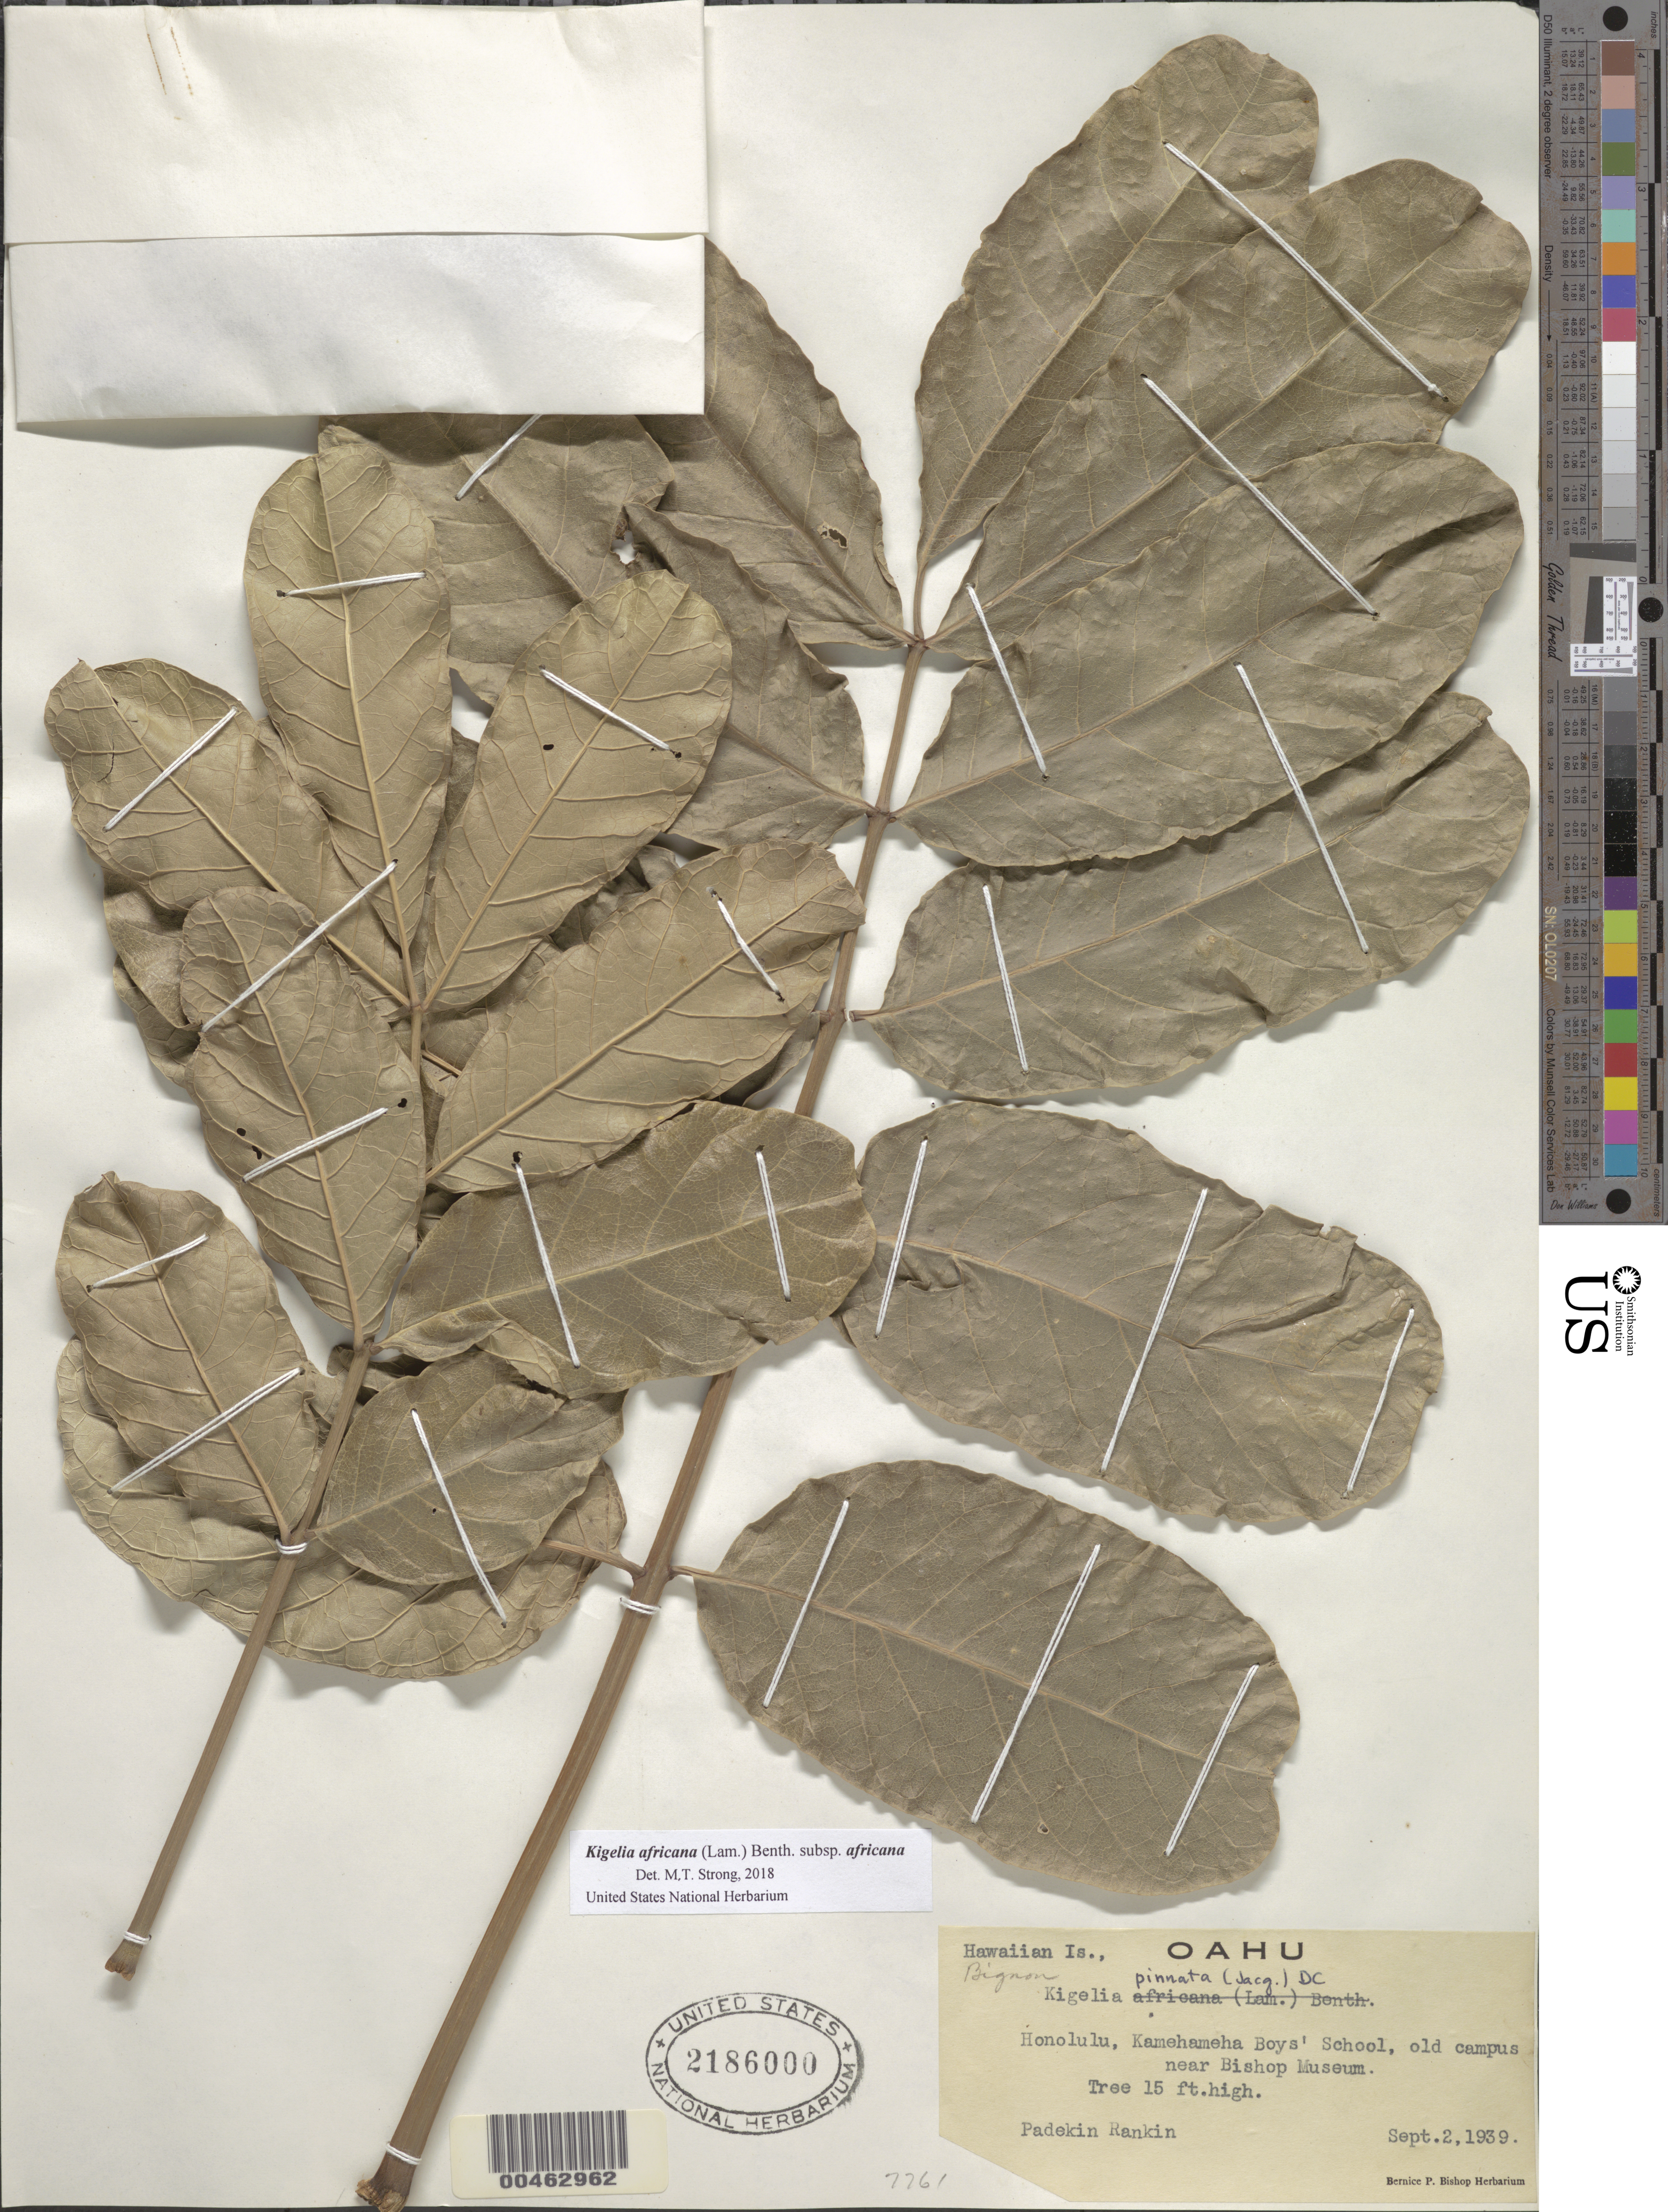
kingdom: Plantae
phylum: Tracheophyta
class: Magnoliopsida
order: Lamiales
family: Bignoniaceae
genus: Kigelia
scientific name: Kigelia africana subsp. africana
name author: (Lam.) Benth.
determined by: Strong, M. T., (US), Smithsonian Institution - National Museum of Natural History (UNITED STATES)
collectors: P. Rankin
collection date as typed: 2 Sep 1939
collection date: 1939-09-02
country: United States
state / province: Hawaii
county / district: Honolulu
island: Oahu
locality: Honolulu, Kamehameha Boys' School, old campus near Bishop Museum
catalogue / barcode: US 2186000